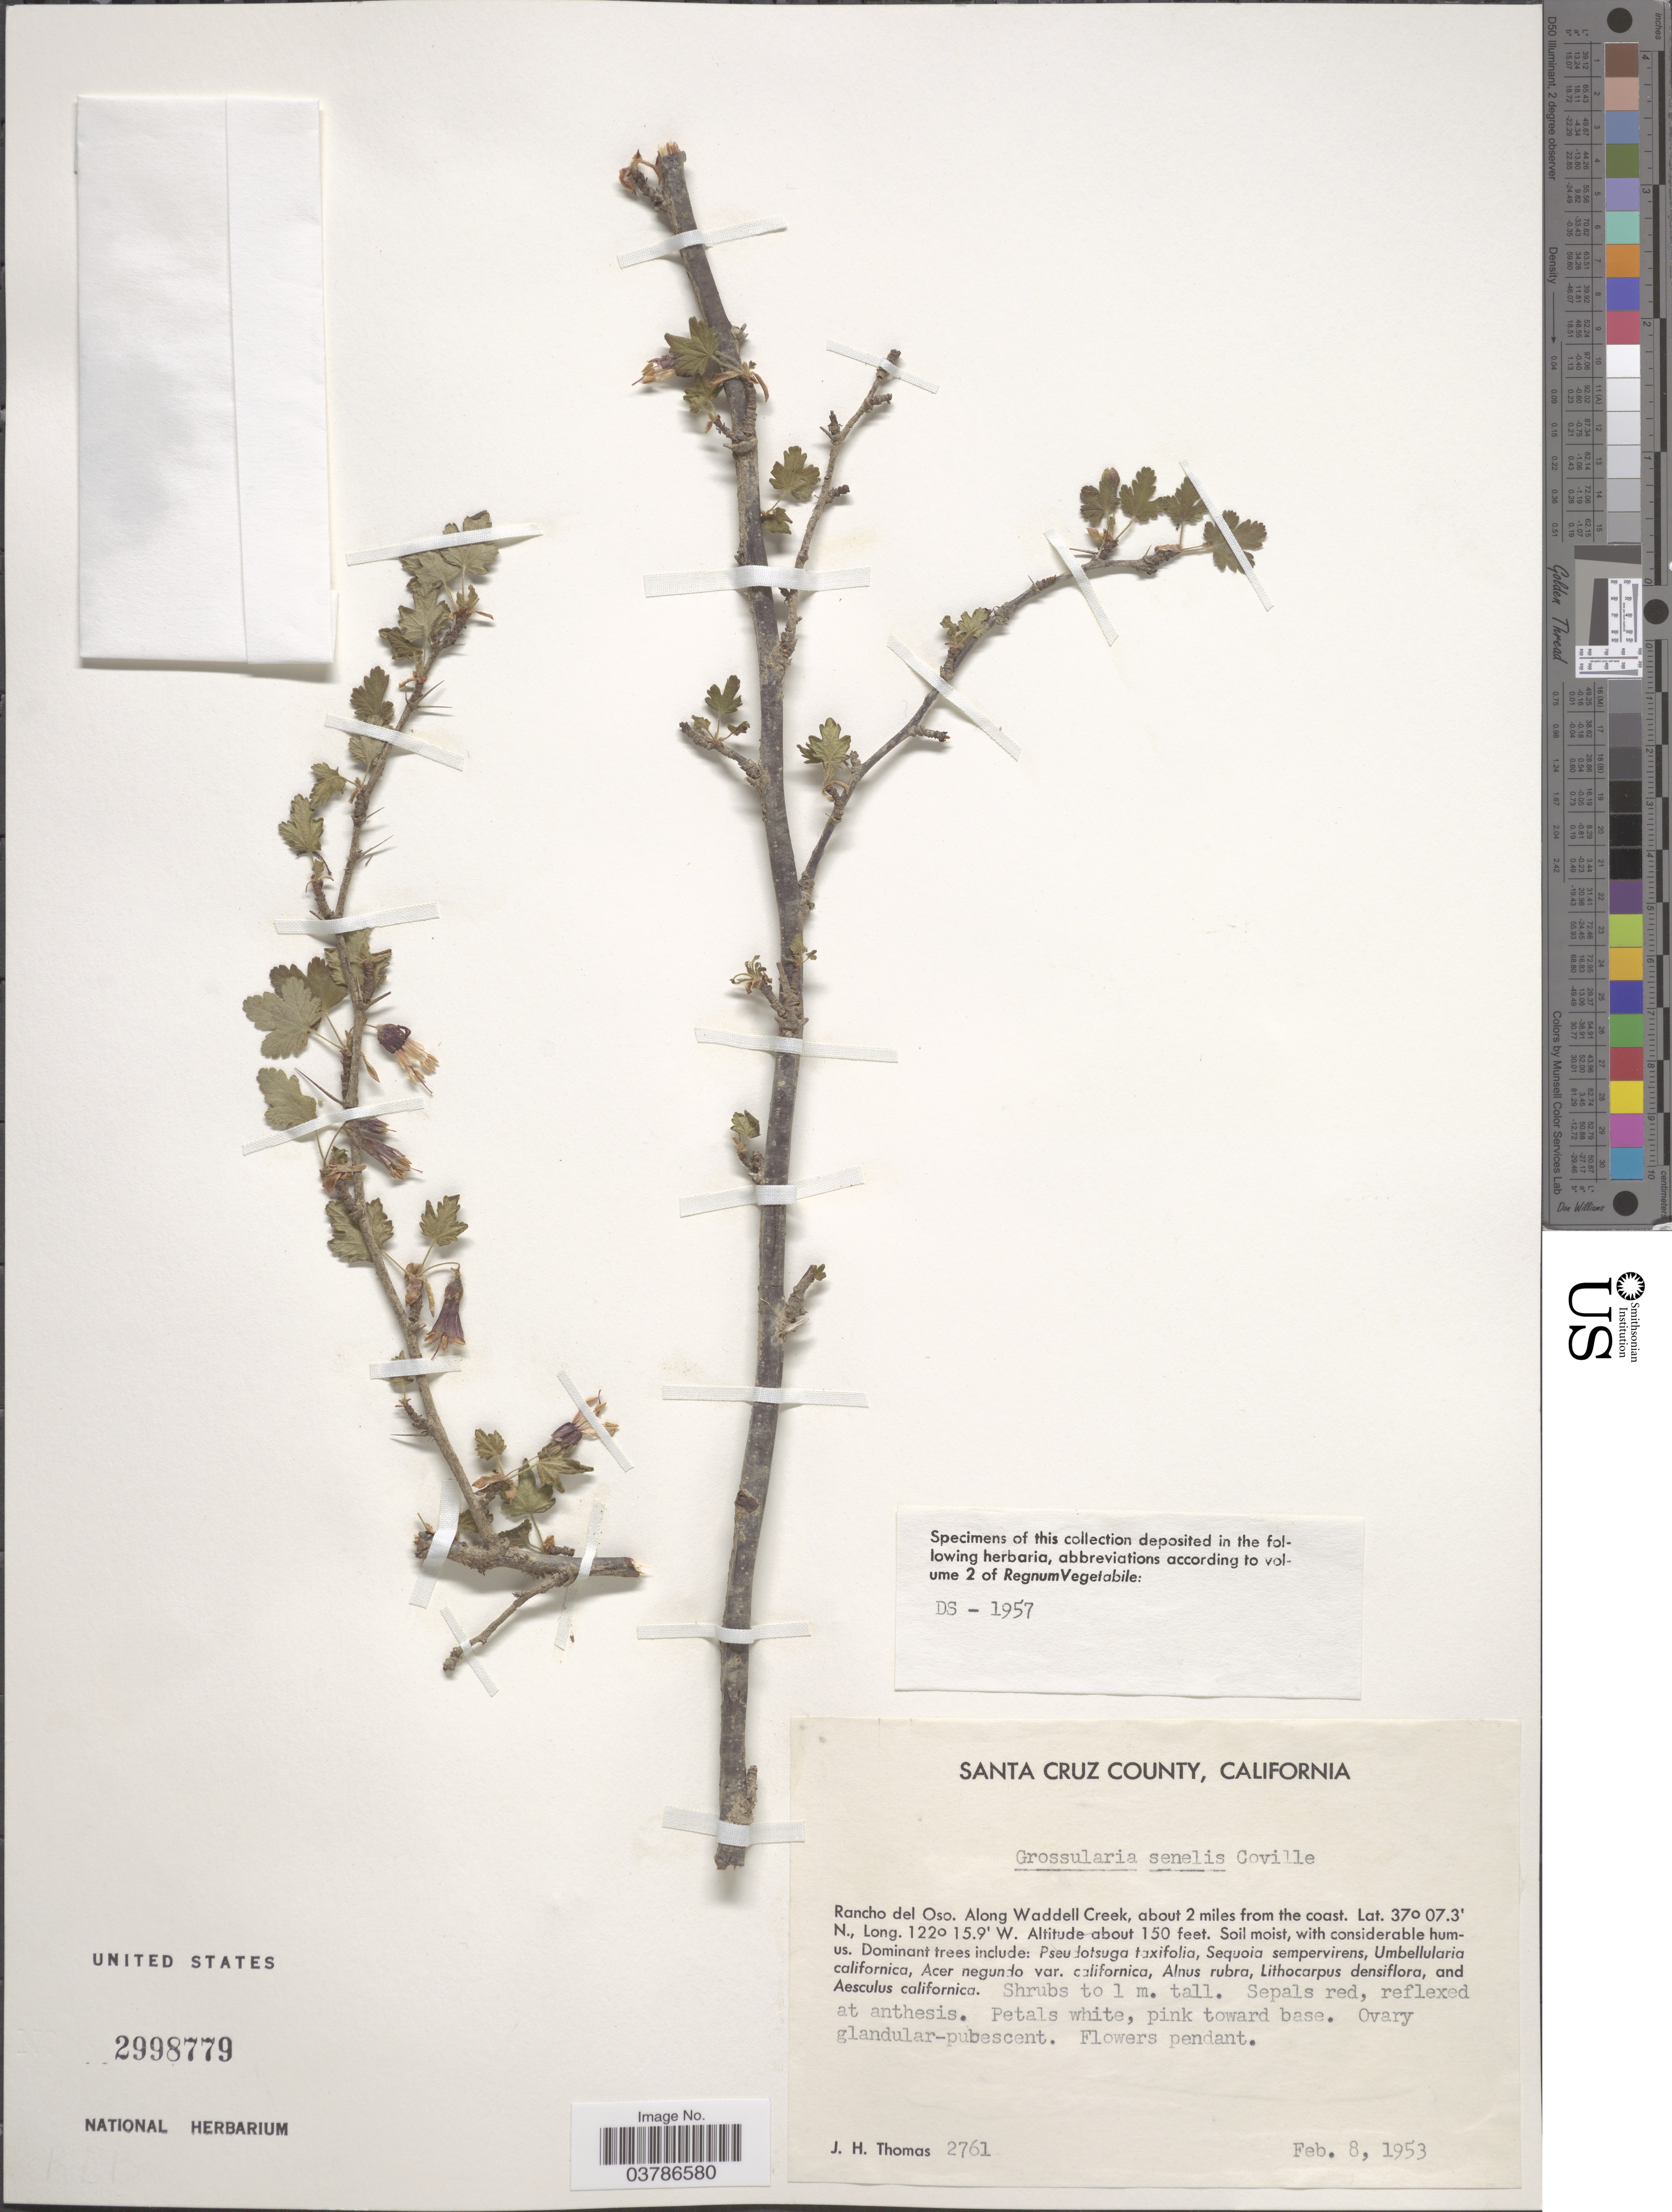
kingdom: Plantae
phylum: Tracheophyta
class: Magnoliopsida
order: Saxifragales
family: Grossulariaceae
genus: Ribes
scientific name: Ribes menziesii var. senile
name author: (Coville) Jeps.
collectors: J. H. Thomas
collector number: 2761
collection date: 1953-02-08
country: United States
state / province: California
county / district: Santa Cruz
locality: Santa Cruz County. Rancho del Oso. Along Waddell Creek, about 2 miles from the coast.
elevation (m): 46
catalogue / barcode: US 2998779